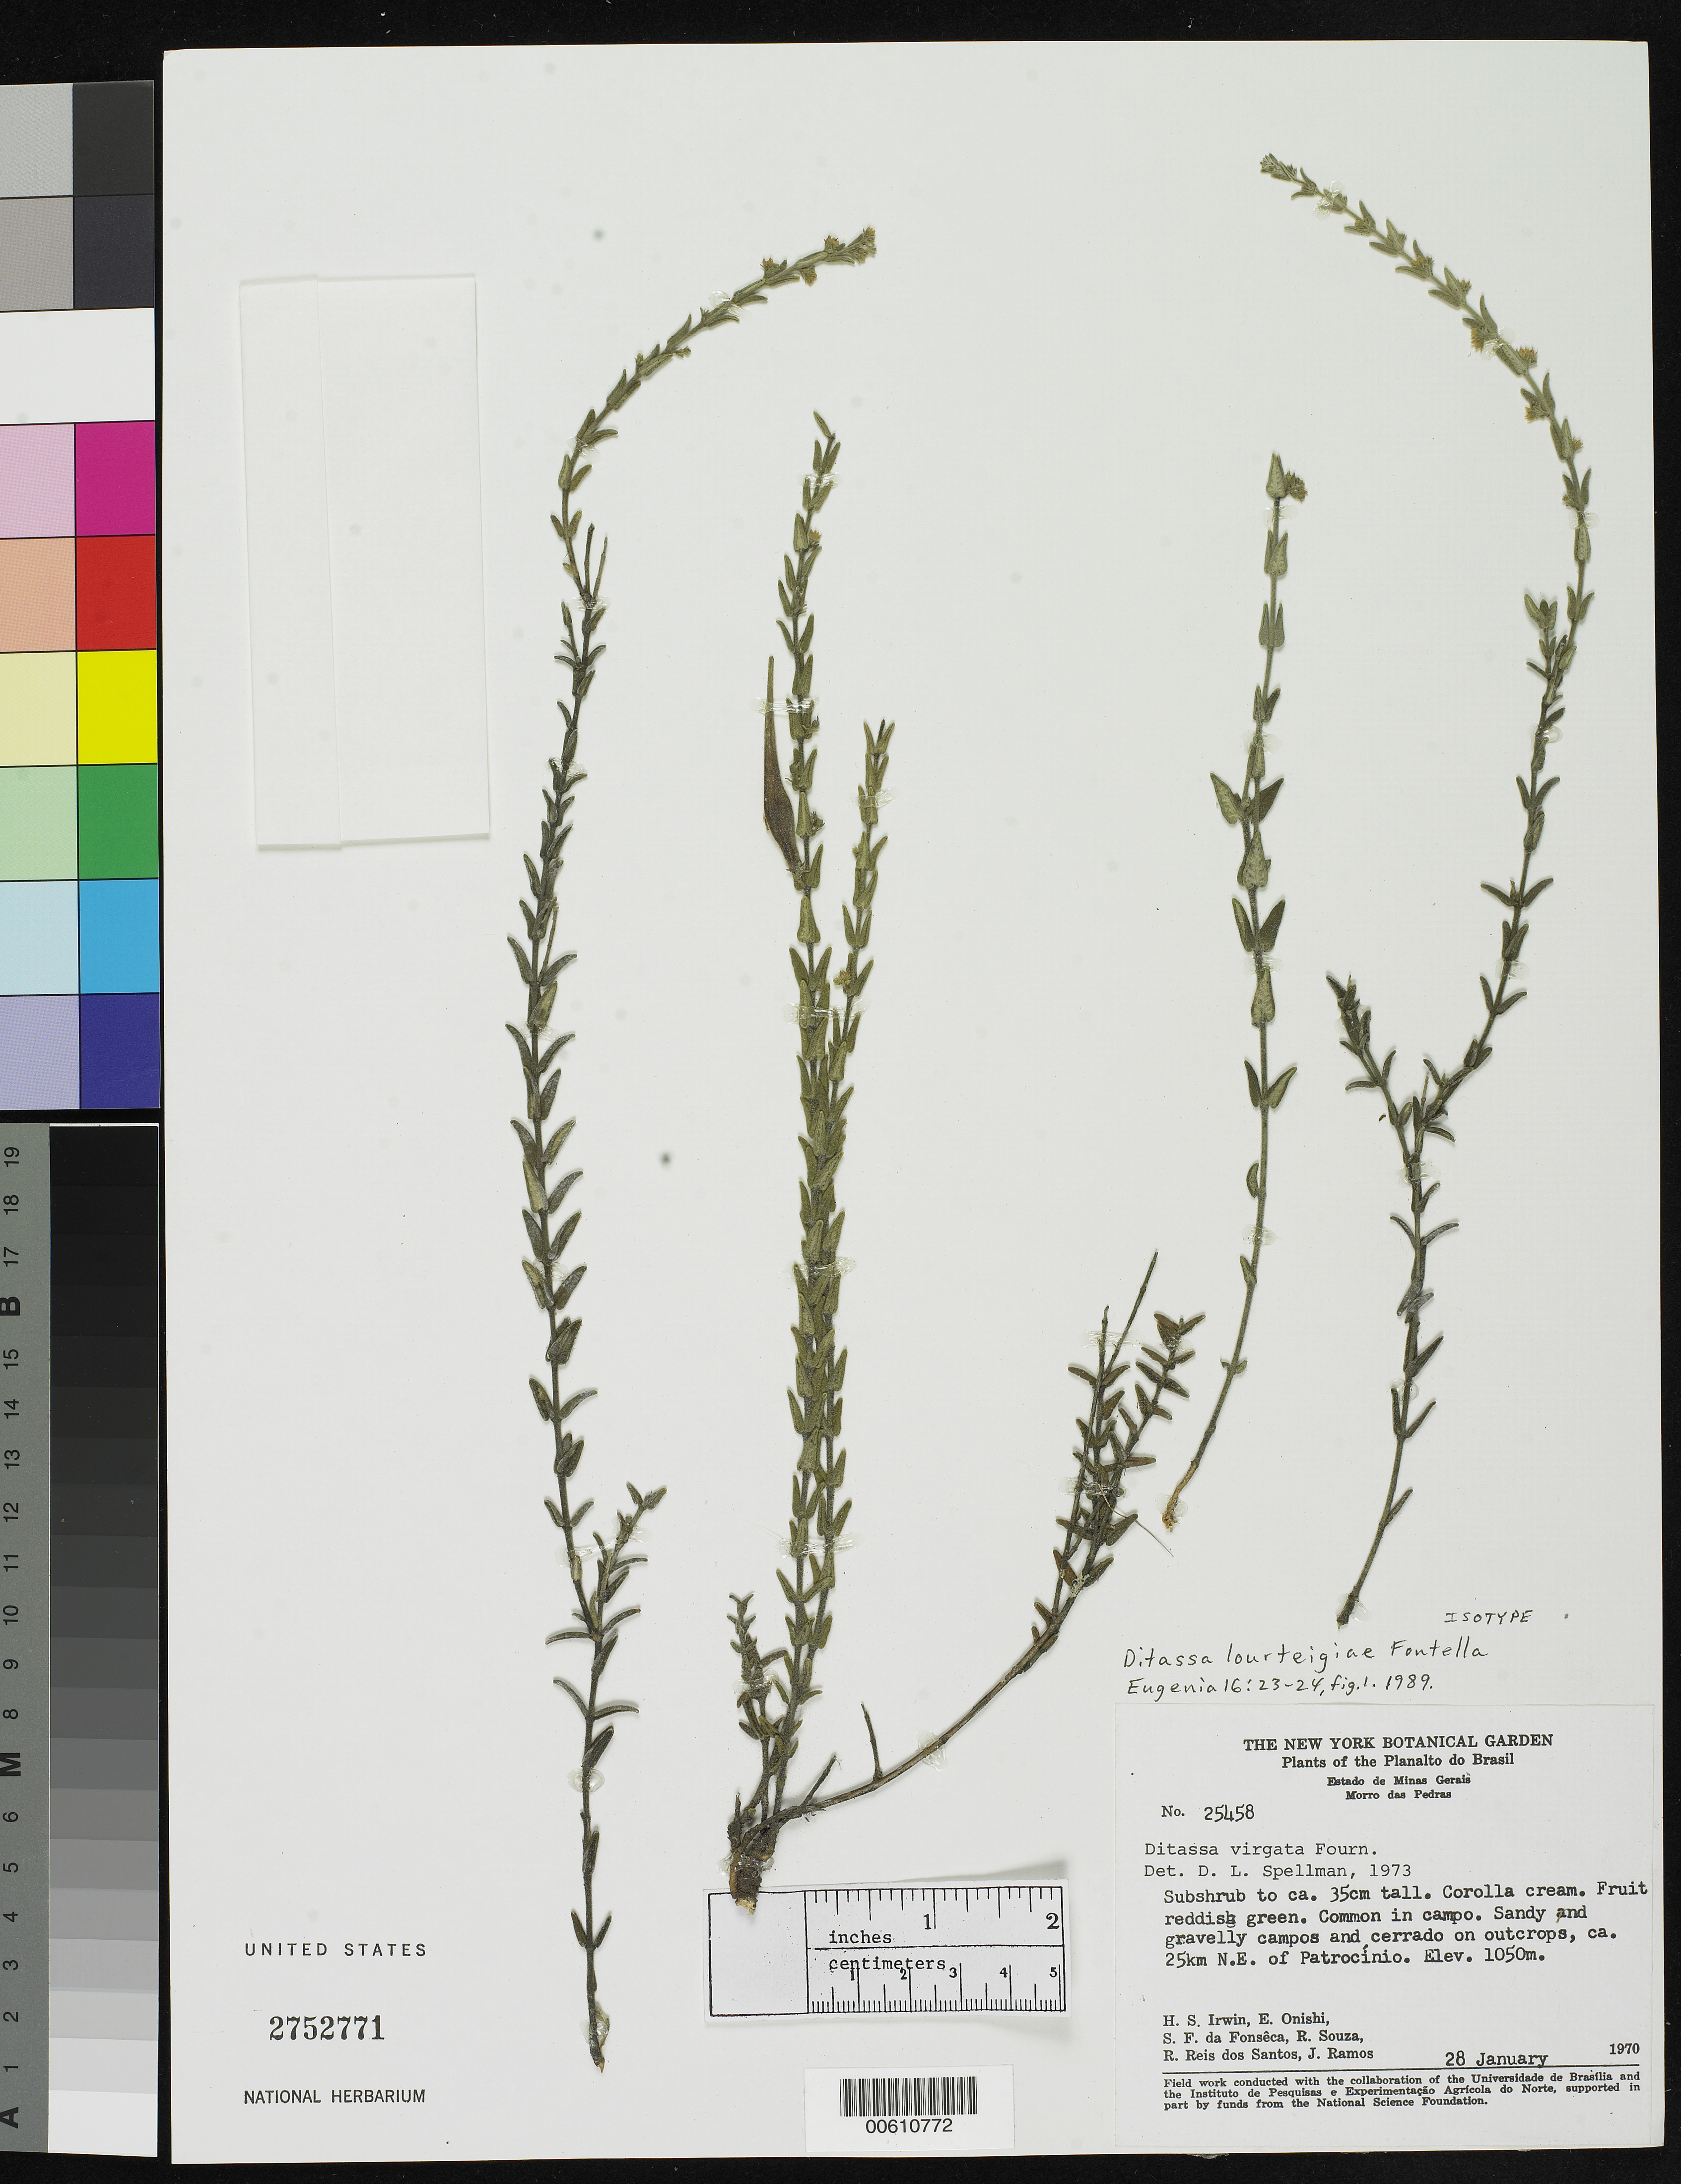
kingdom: Plantae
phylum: Tracheophyta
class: Magnoliopsida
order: Gentianales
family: Apocynaceae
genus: Ditassa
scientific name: Ditassa lourteigiae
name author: Fontella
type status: Isotype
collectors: H. Irwin, E. Onishi, S. F. Fonsêca, R. Souza, R. G. P. Santos & J. F. Ramos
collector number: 25458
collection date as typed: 28 Jan 1970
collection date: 1970-01-28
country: Brazil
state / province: Minas Gerais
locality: Morro das Pedras, NE of Patrocinio.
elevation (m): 1050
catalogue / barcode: US 2752771